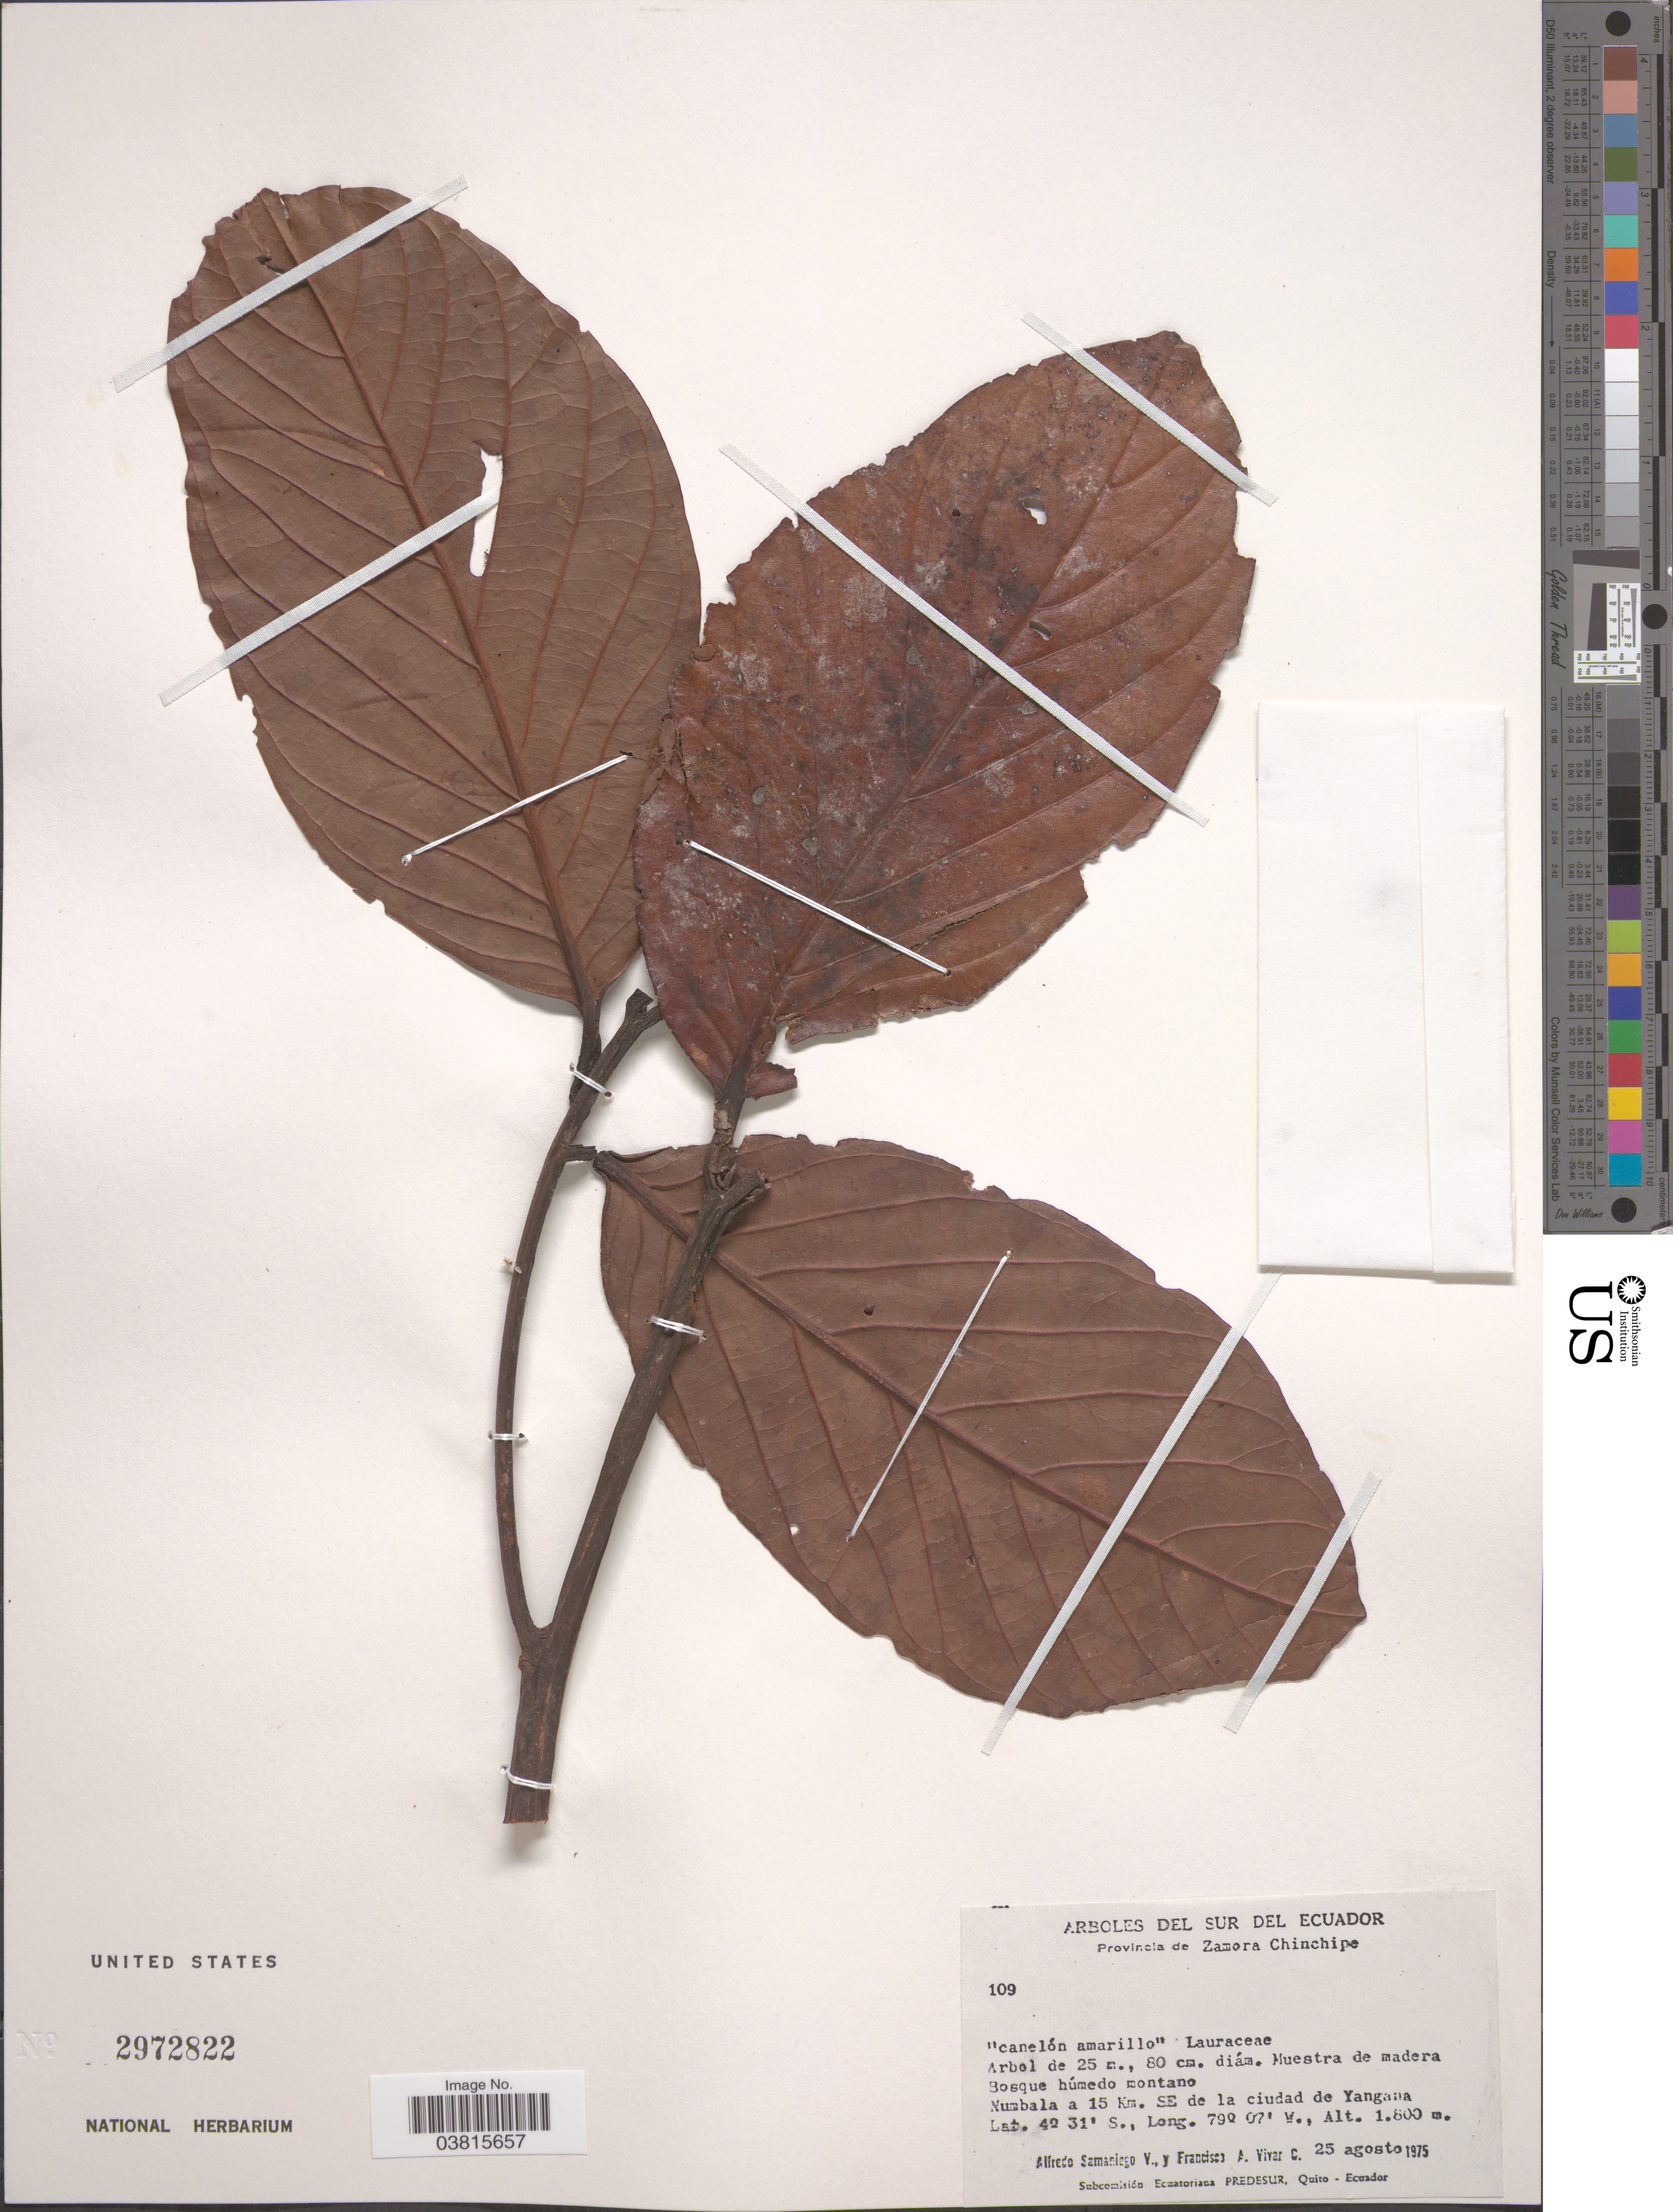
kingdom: Plantae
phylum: Tracheophyta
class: Magnoliopsida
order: Laurales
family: Lauraceae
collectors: A. V. Samaniego & F. A. Vivar C.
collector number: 109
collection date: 1975-08-25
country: Ecuador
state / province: Zamora-Chinchipe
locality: Sur del Ecuador. Bosque húmedo montano. Numbala a 15 Km. SE de la ciudad de Yangana.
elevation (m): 1800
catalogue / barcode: US 2972822